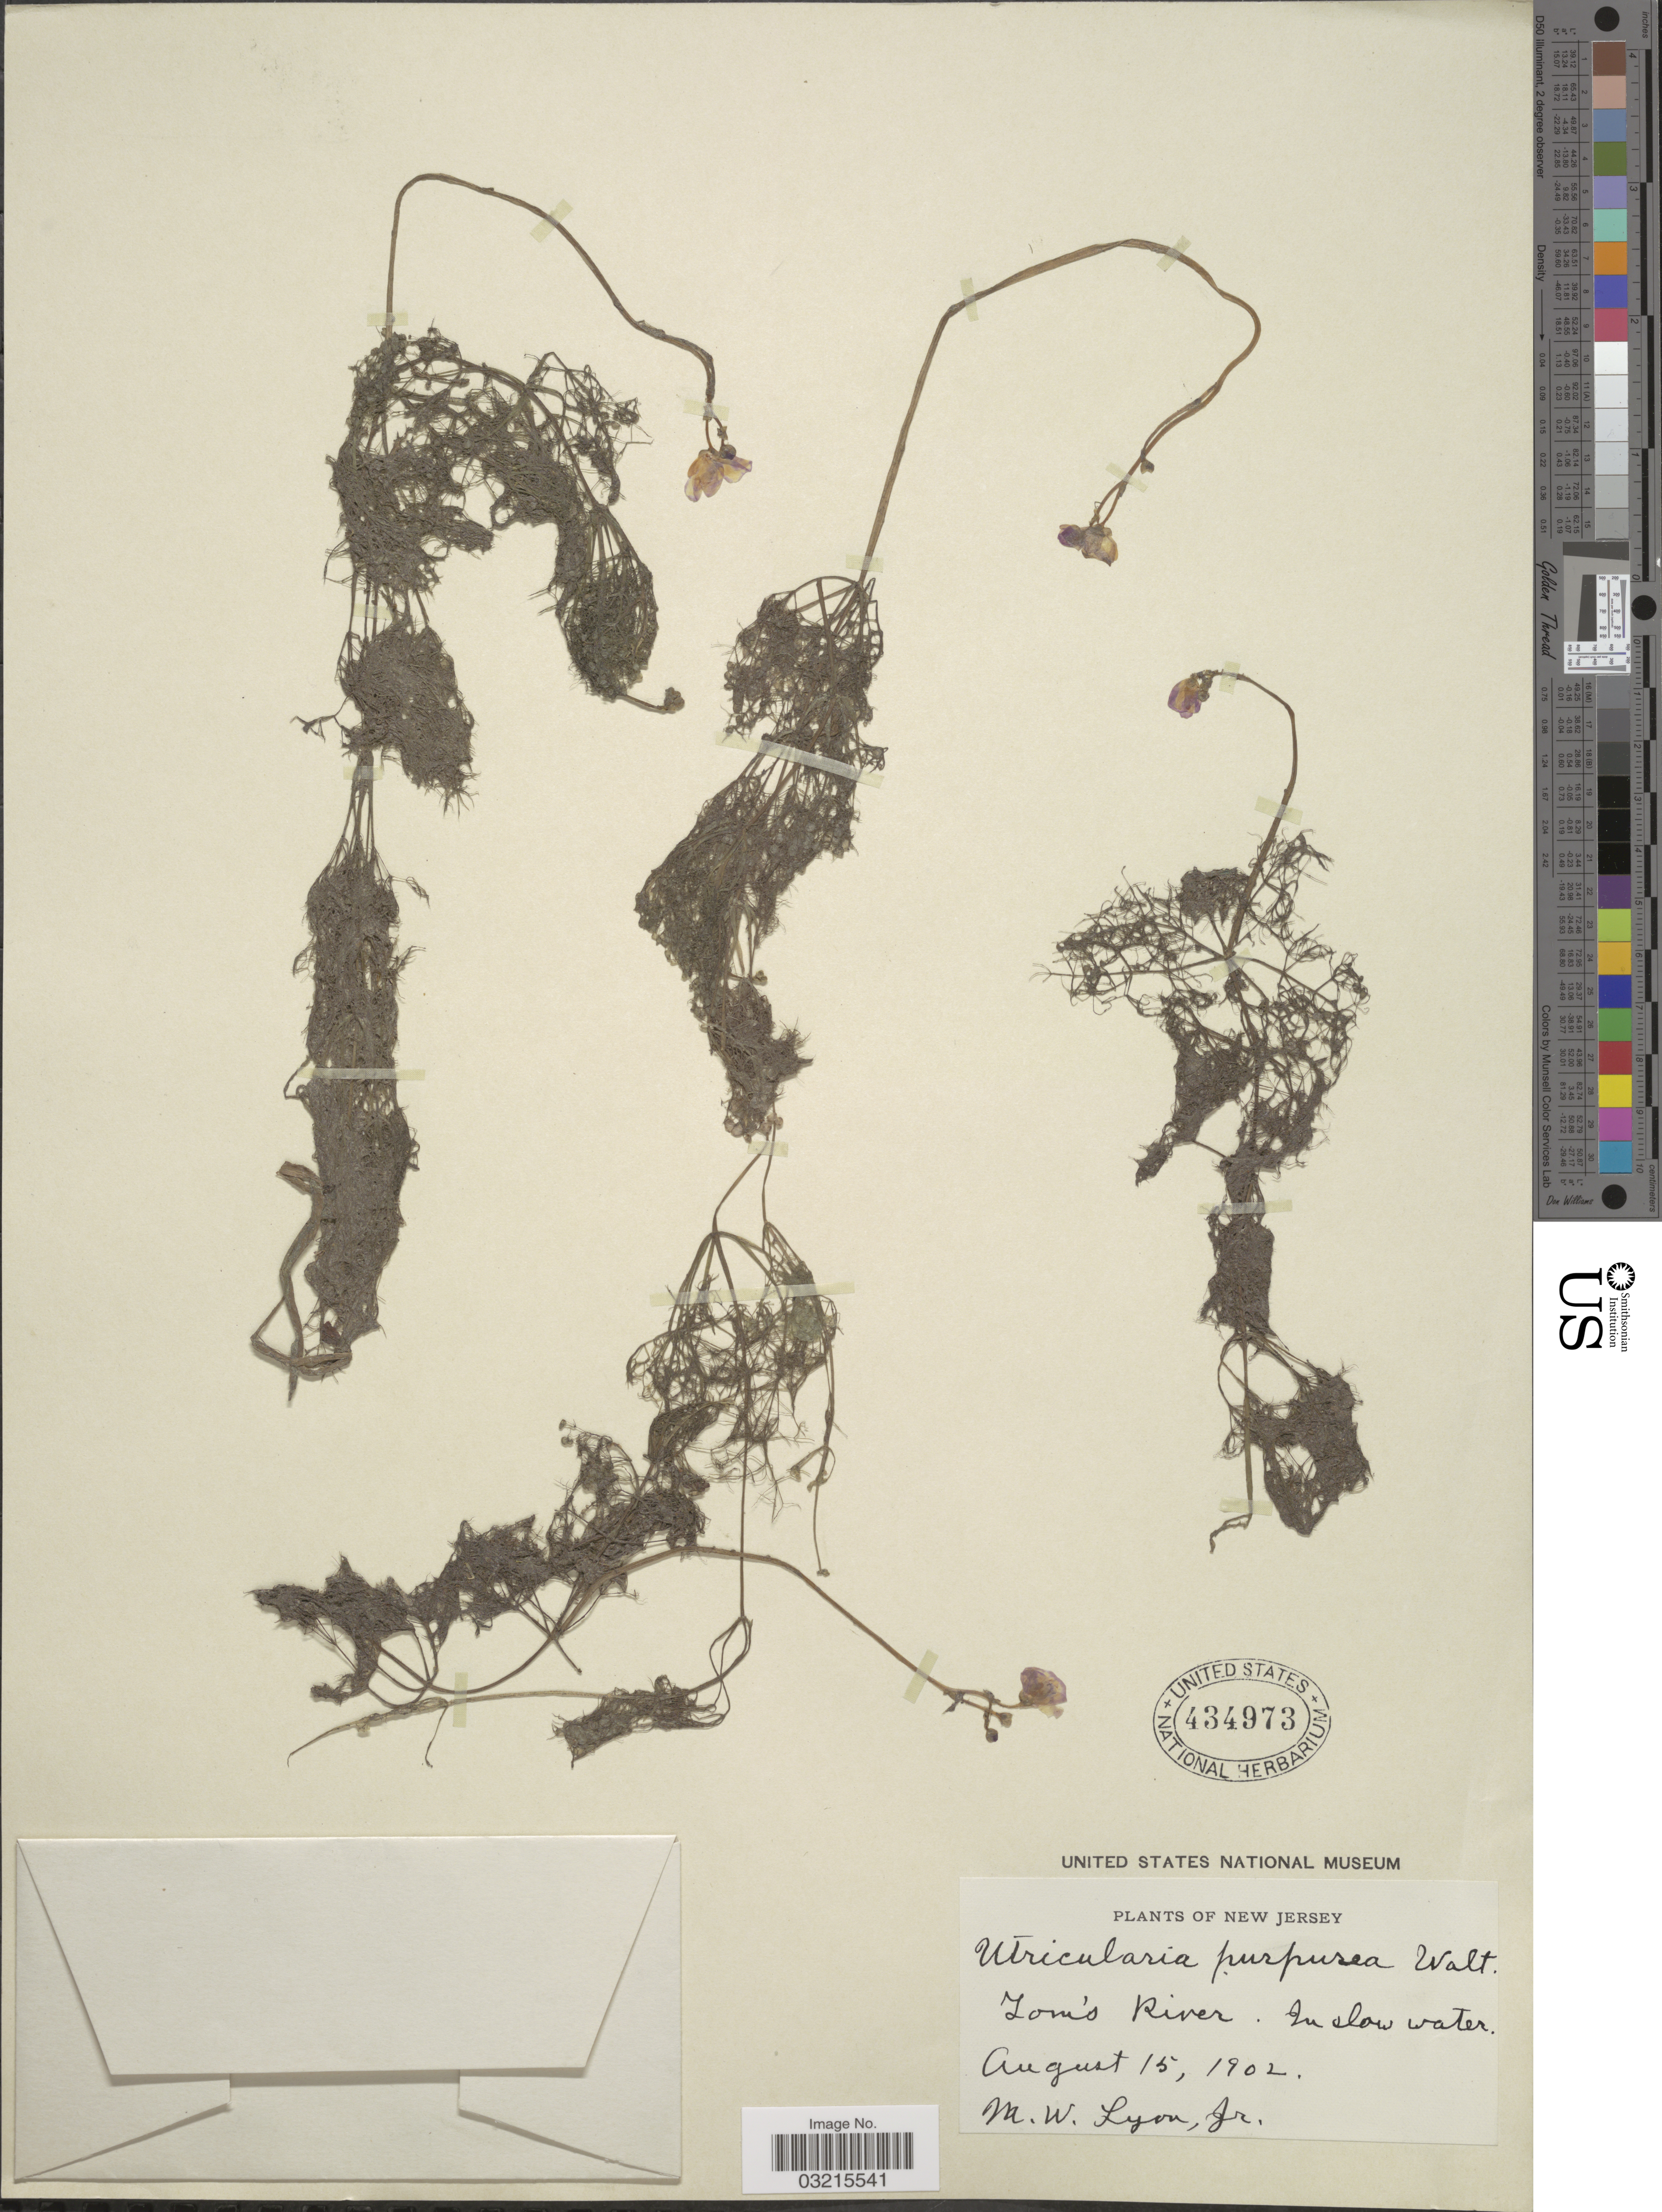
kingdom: Plantae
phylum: Tracheophyta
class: Magnoliopsida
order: Lamiales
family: Lentibulariaceae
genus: Utricularia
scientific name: Utricularia purpurea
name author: Walter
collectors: M. W. Lyon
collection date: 1902-08-15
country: United States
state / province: New Jersey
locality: Tom's River.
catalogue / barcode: US 434973